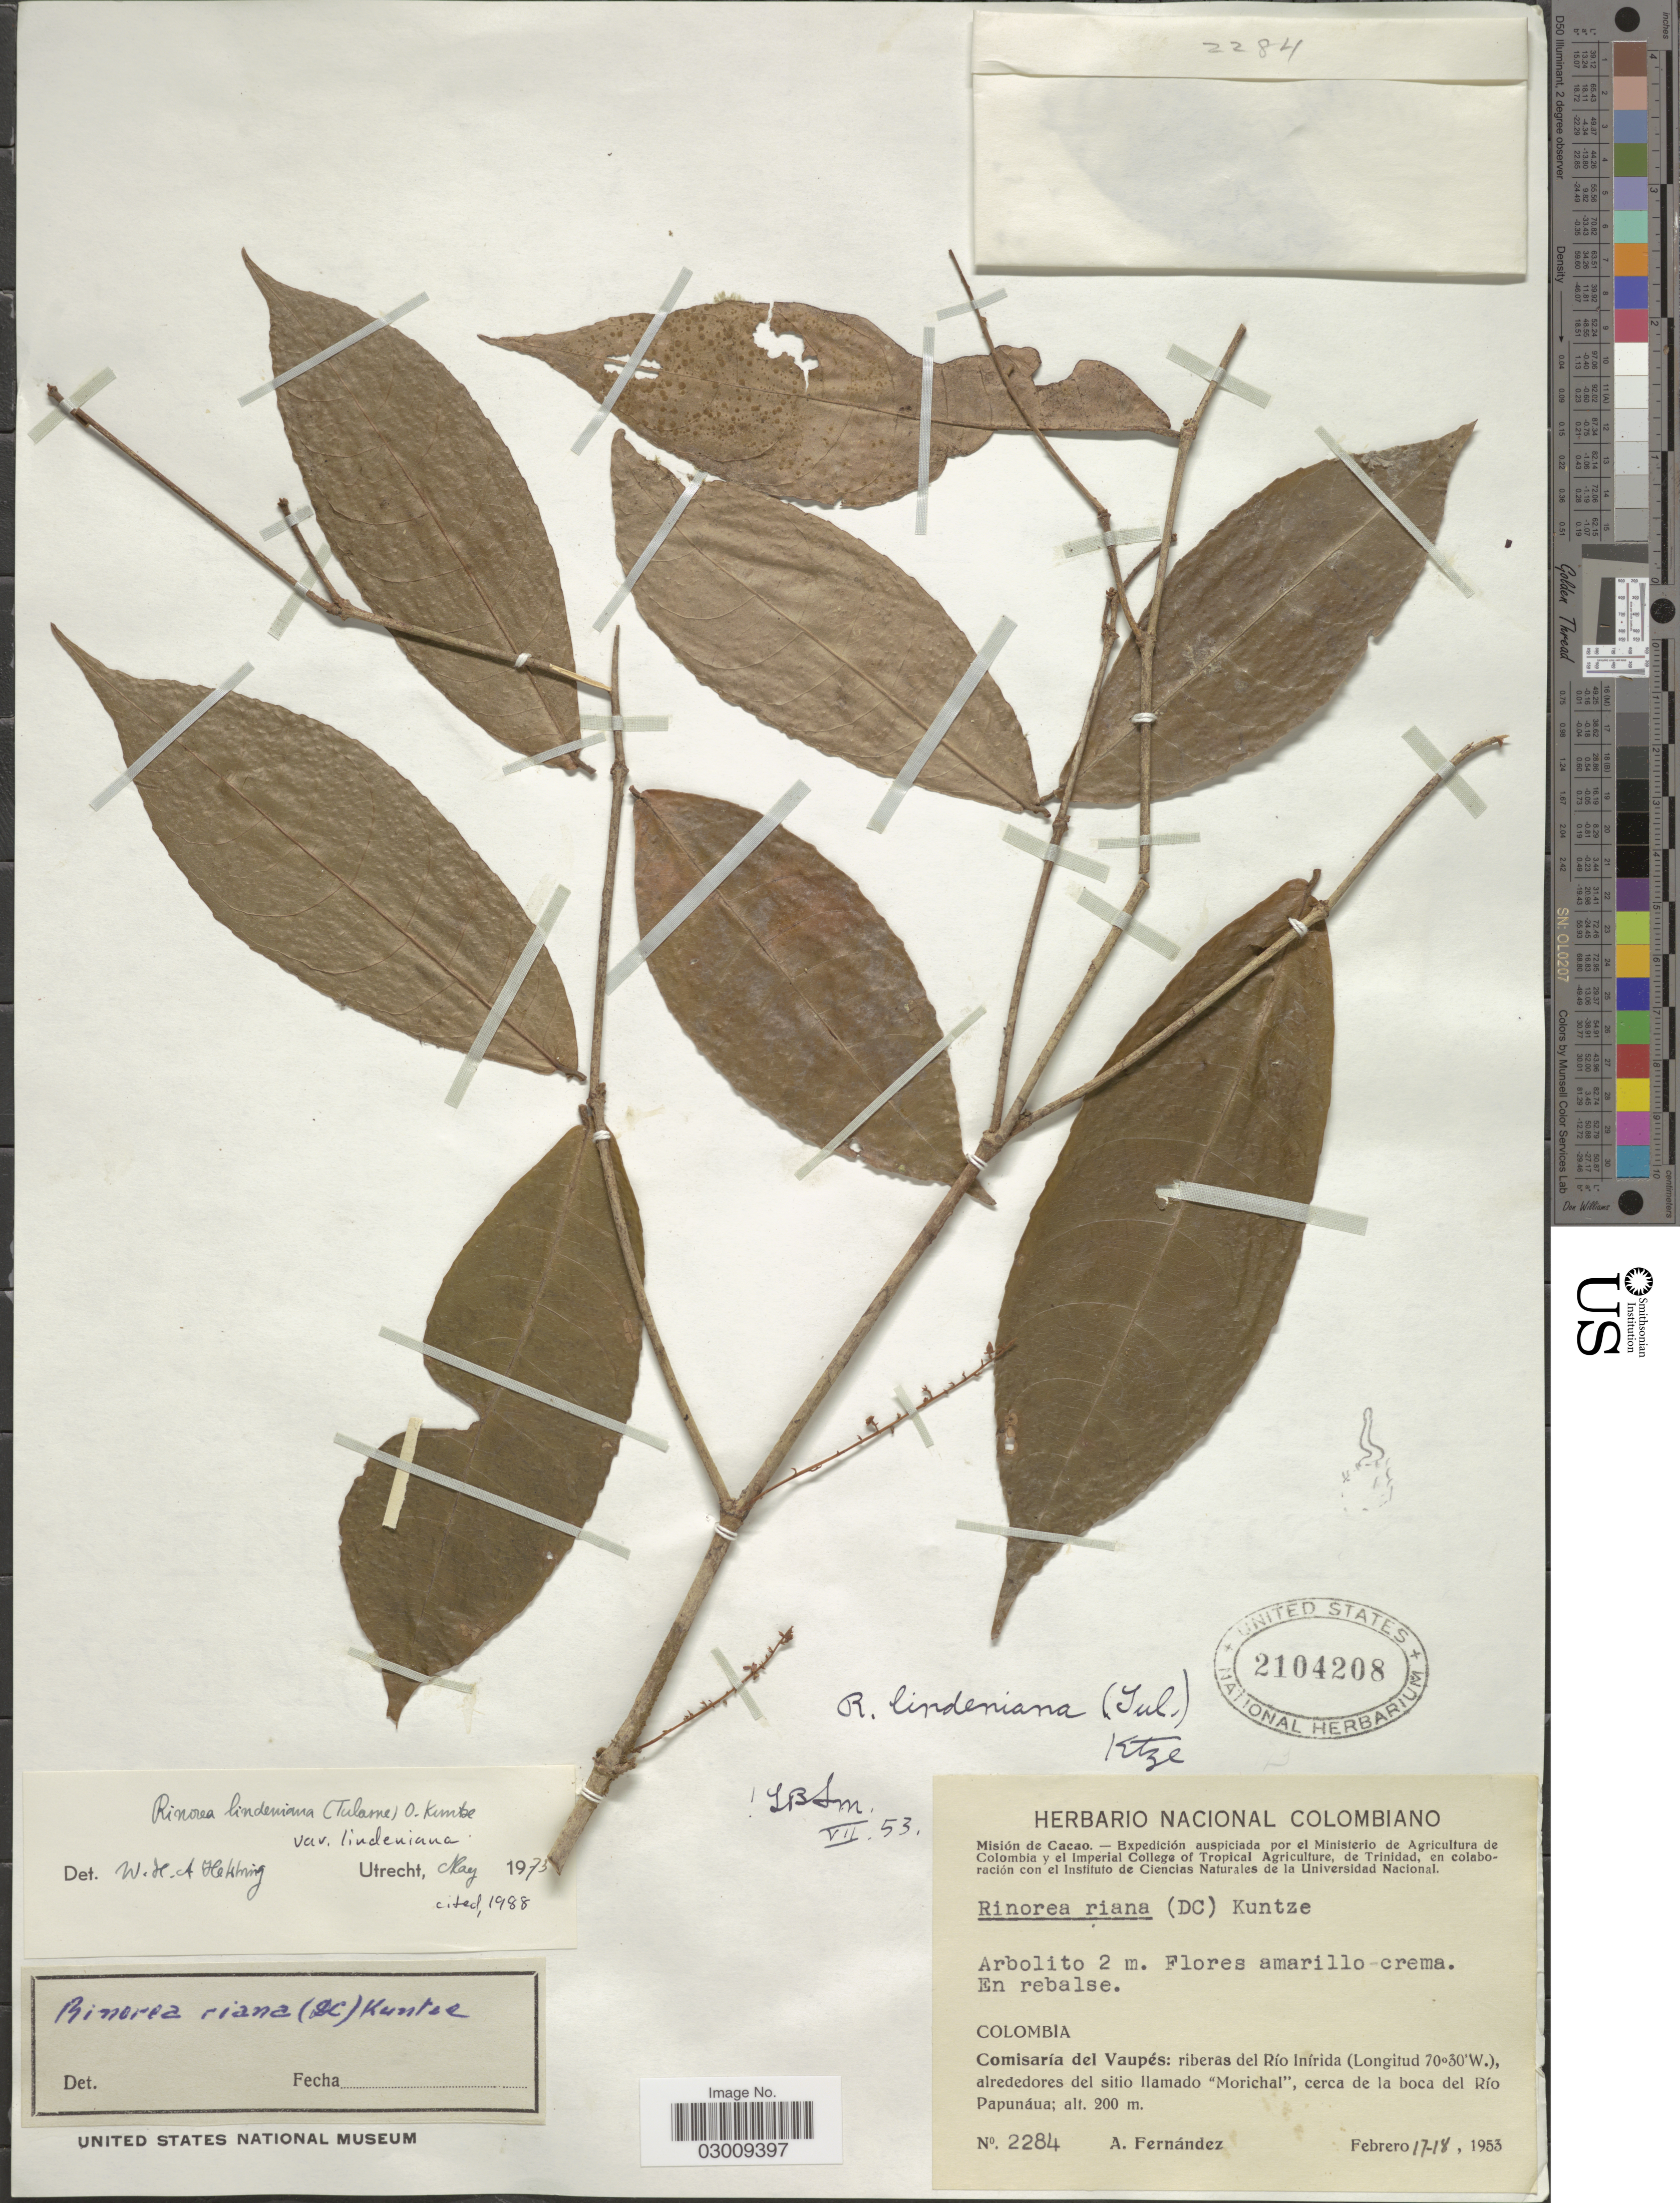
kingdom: Plantae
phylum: Tracheophyta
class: Magnoliopsida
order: Malpighiales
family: Violaceae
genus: Rinorea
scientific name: Rinorea lindeniana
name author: (Tul.) Kuntze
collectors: A. Fernández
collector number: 2284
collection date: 1953-02-17/1953-02-18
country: Colombia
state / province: Vaupés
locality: Comisaría del Vaupés: riberas del Río Inírida, alrededores del sitio llamado "Morichal", cerca de la boca del Río Papunáua.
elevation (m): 200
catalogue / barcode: US 2104208